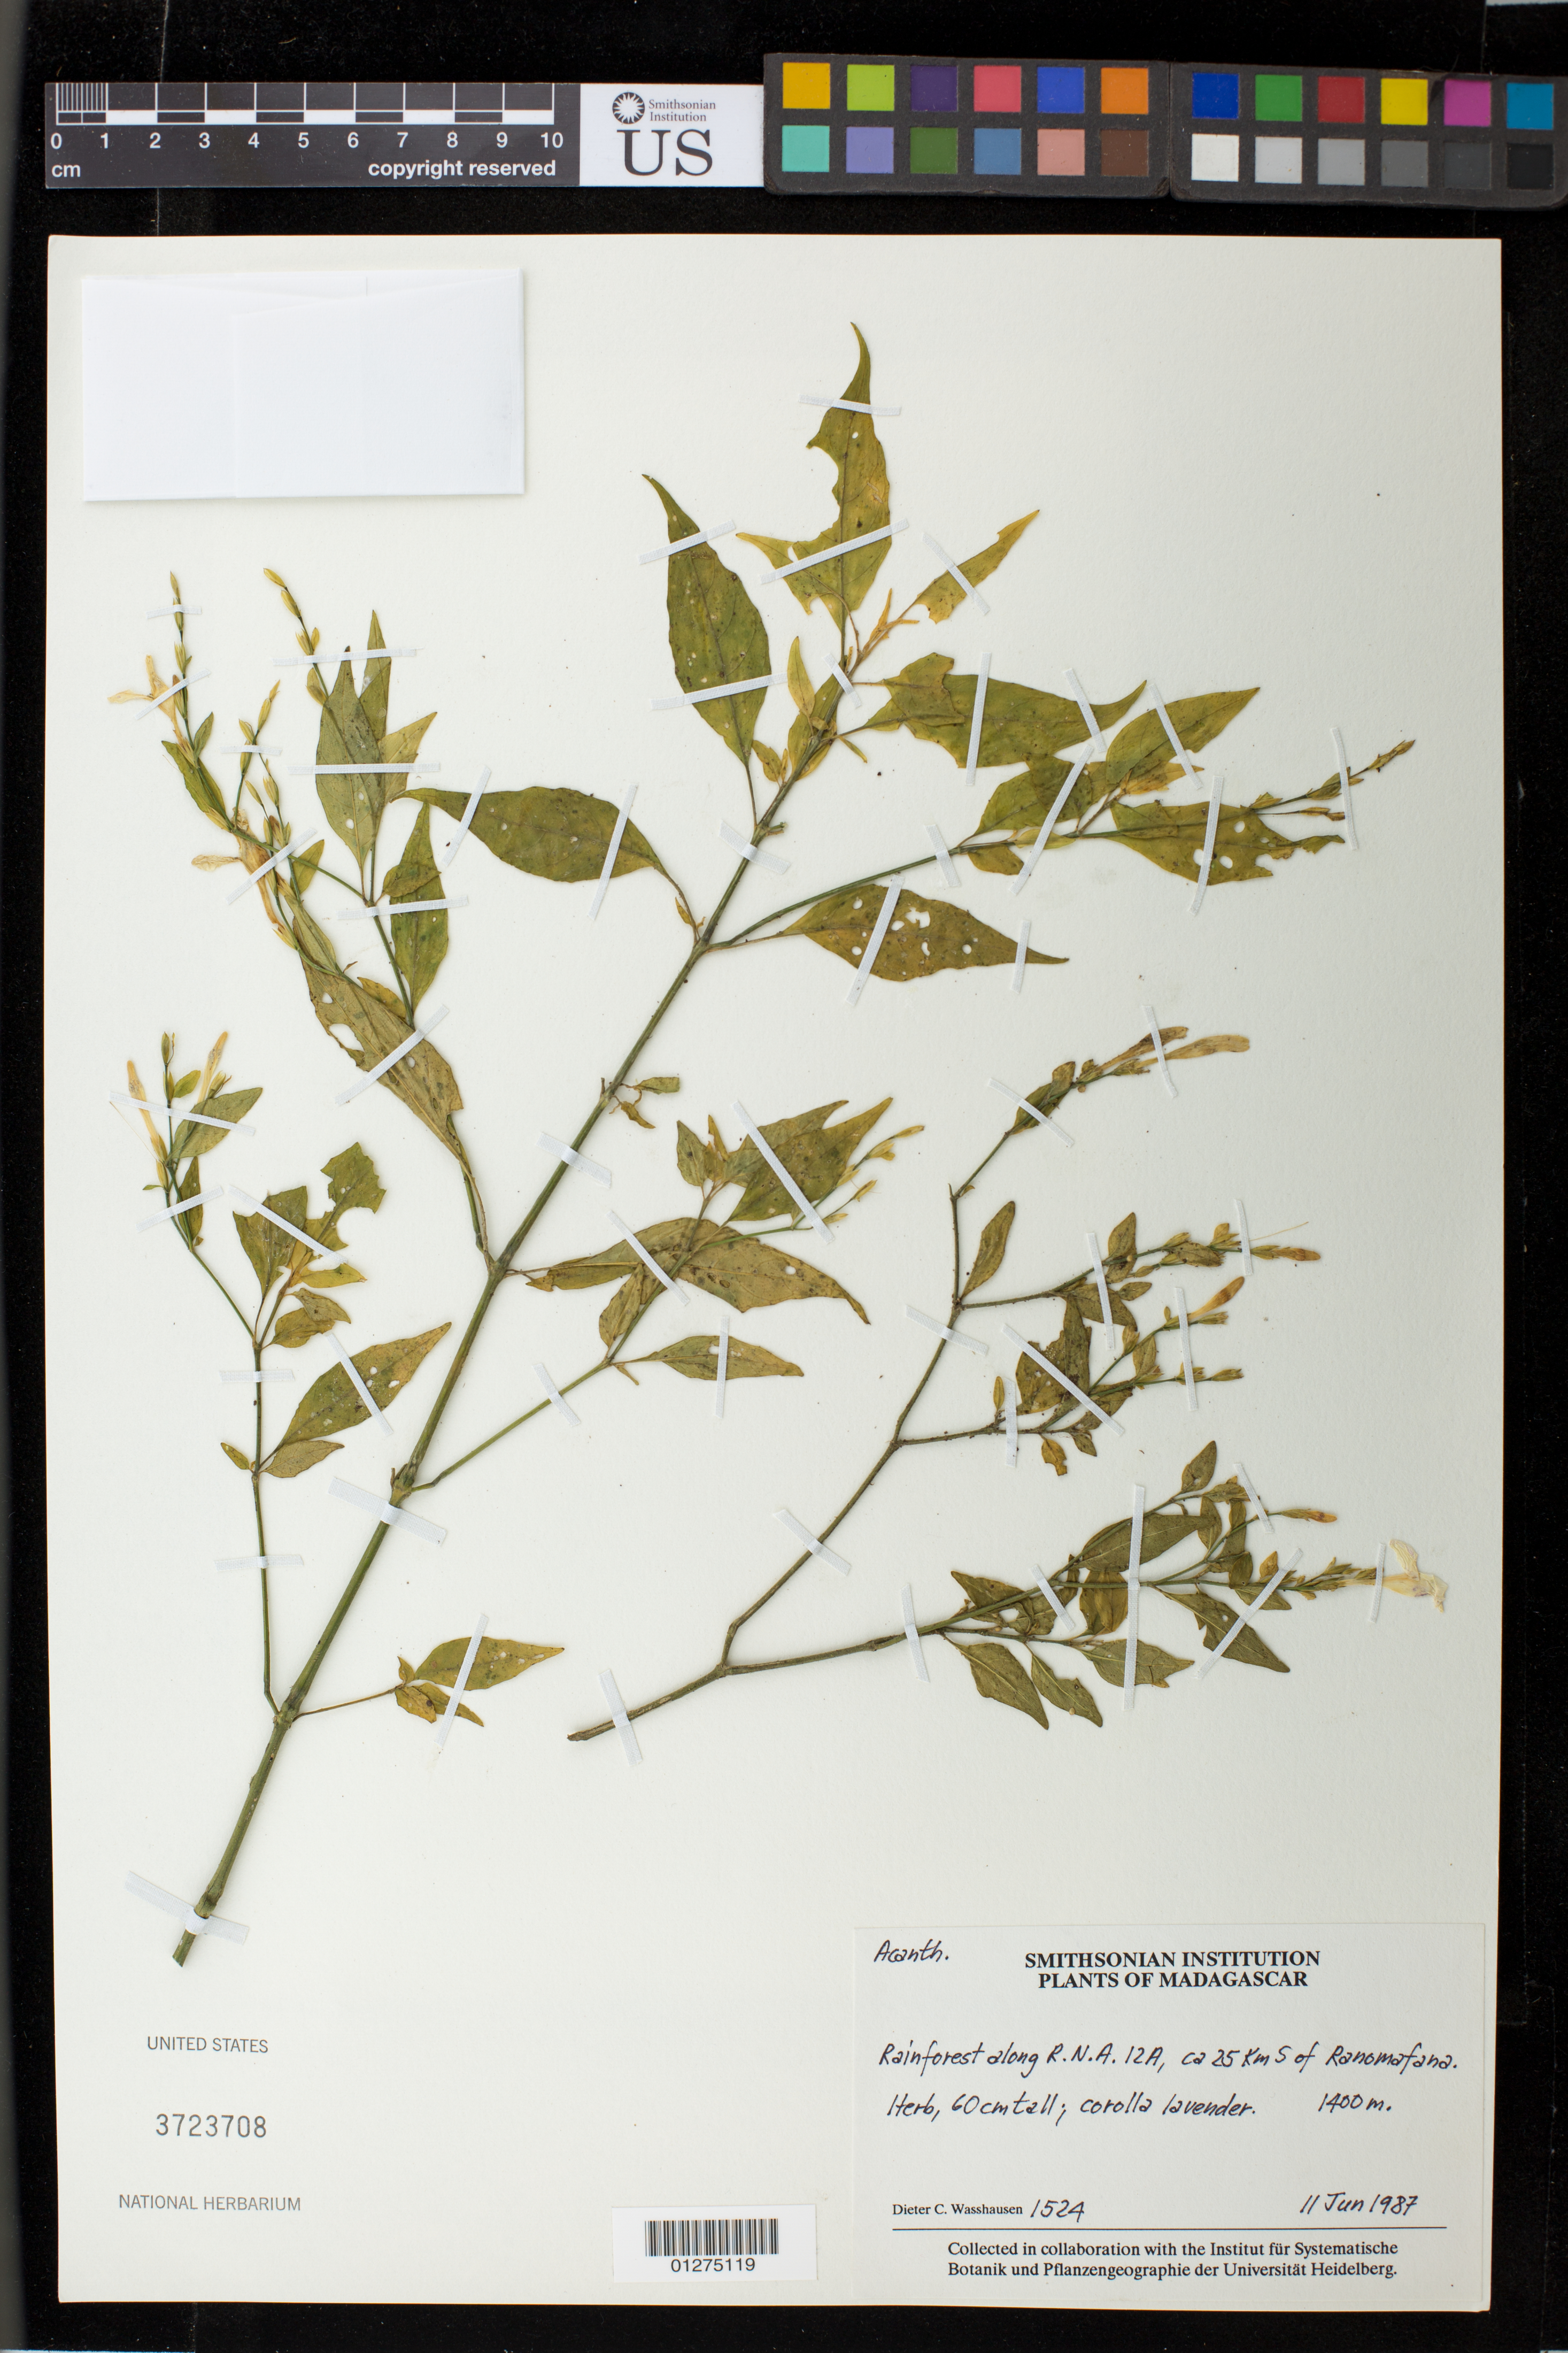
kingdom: Plantae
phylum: Tracheophyta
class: Magnoliopsida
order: Lamiales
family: Acanthaceae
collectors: D. C. Wasshausen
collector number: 1524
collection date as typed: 11 Jun 1987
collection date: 1987-06-11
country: Madagascar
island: Madagascar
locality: Along R.N.A 12A, ca. 25 km S of Ranomafana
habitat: rainforest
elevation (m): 1400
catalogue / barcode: US 3723708